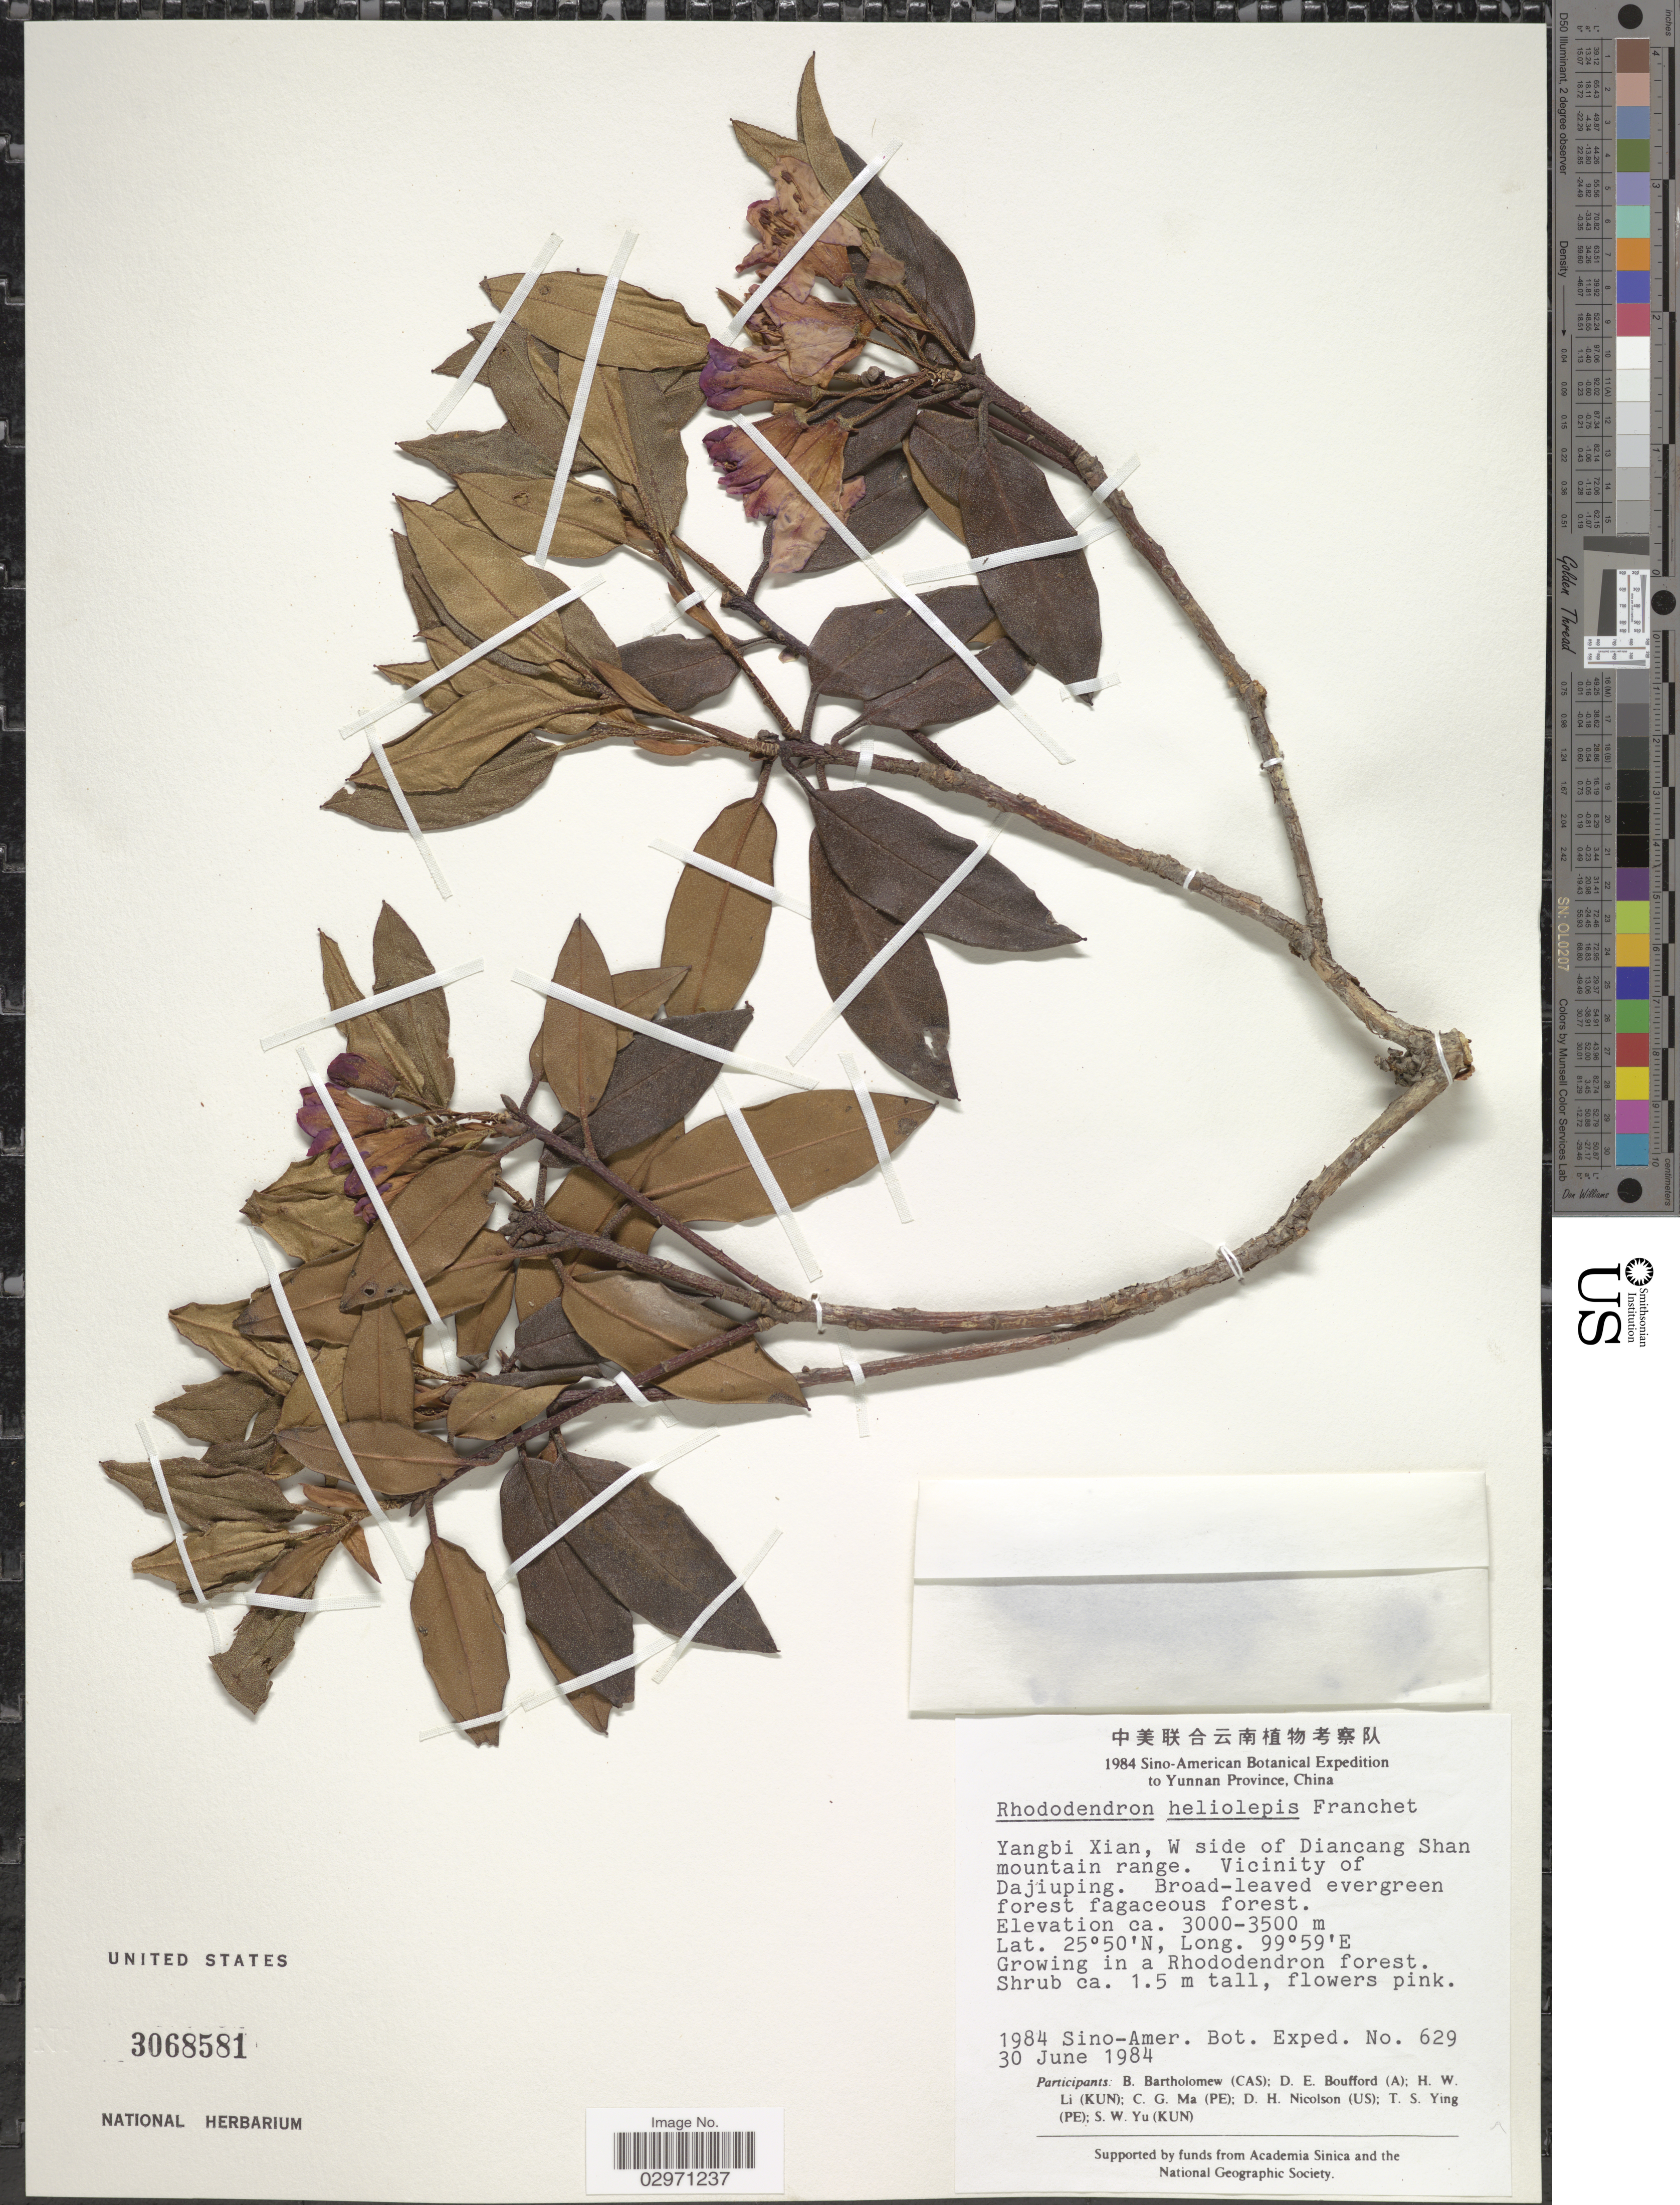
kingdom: Plantae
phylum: Tracheophyta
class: Magnoliopsida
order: Ericales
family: Ericaceae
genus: Rhododendron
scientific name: Rhododendron heliolepis var. brevistylum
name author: (Franch.) Cullen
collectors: Sino-Amer. Bot. Exped. 1984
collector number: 629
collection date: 1984-06-30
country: China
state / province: Yunnan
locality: Yangbi Xian, W side of Diancang Shan mountain range. Vicinity of Dajiuping.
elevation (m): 3000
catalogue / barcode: US 3068581